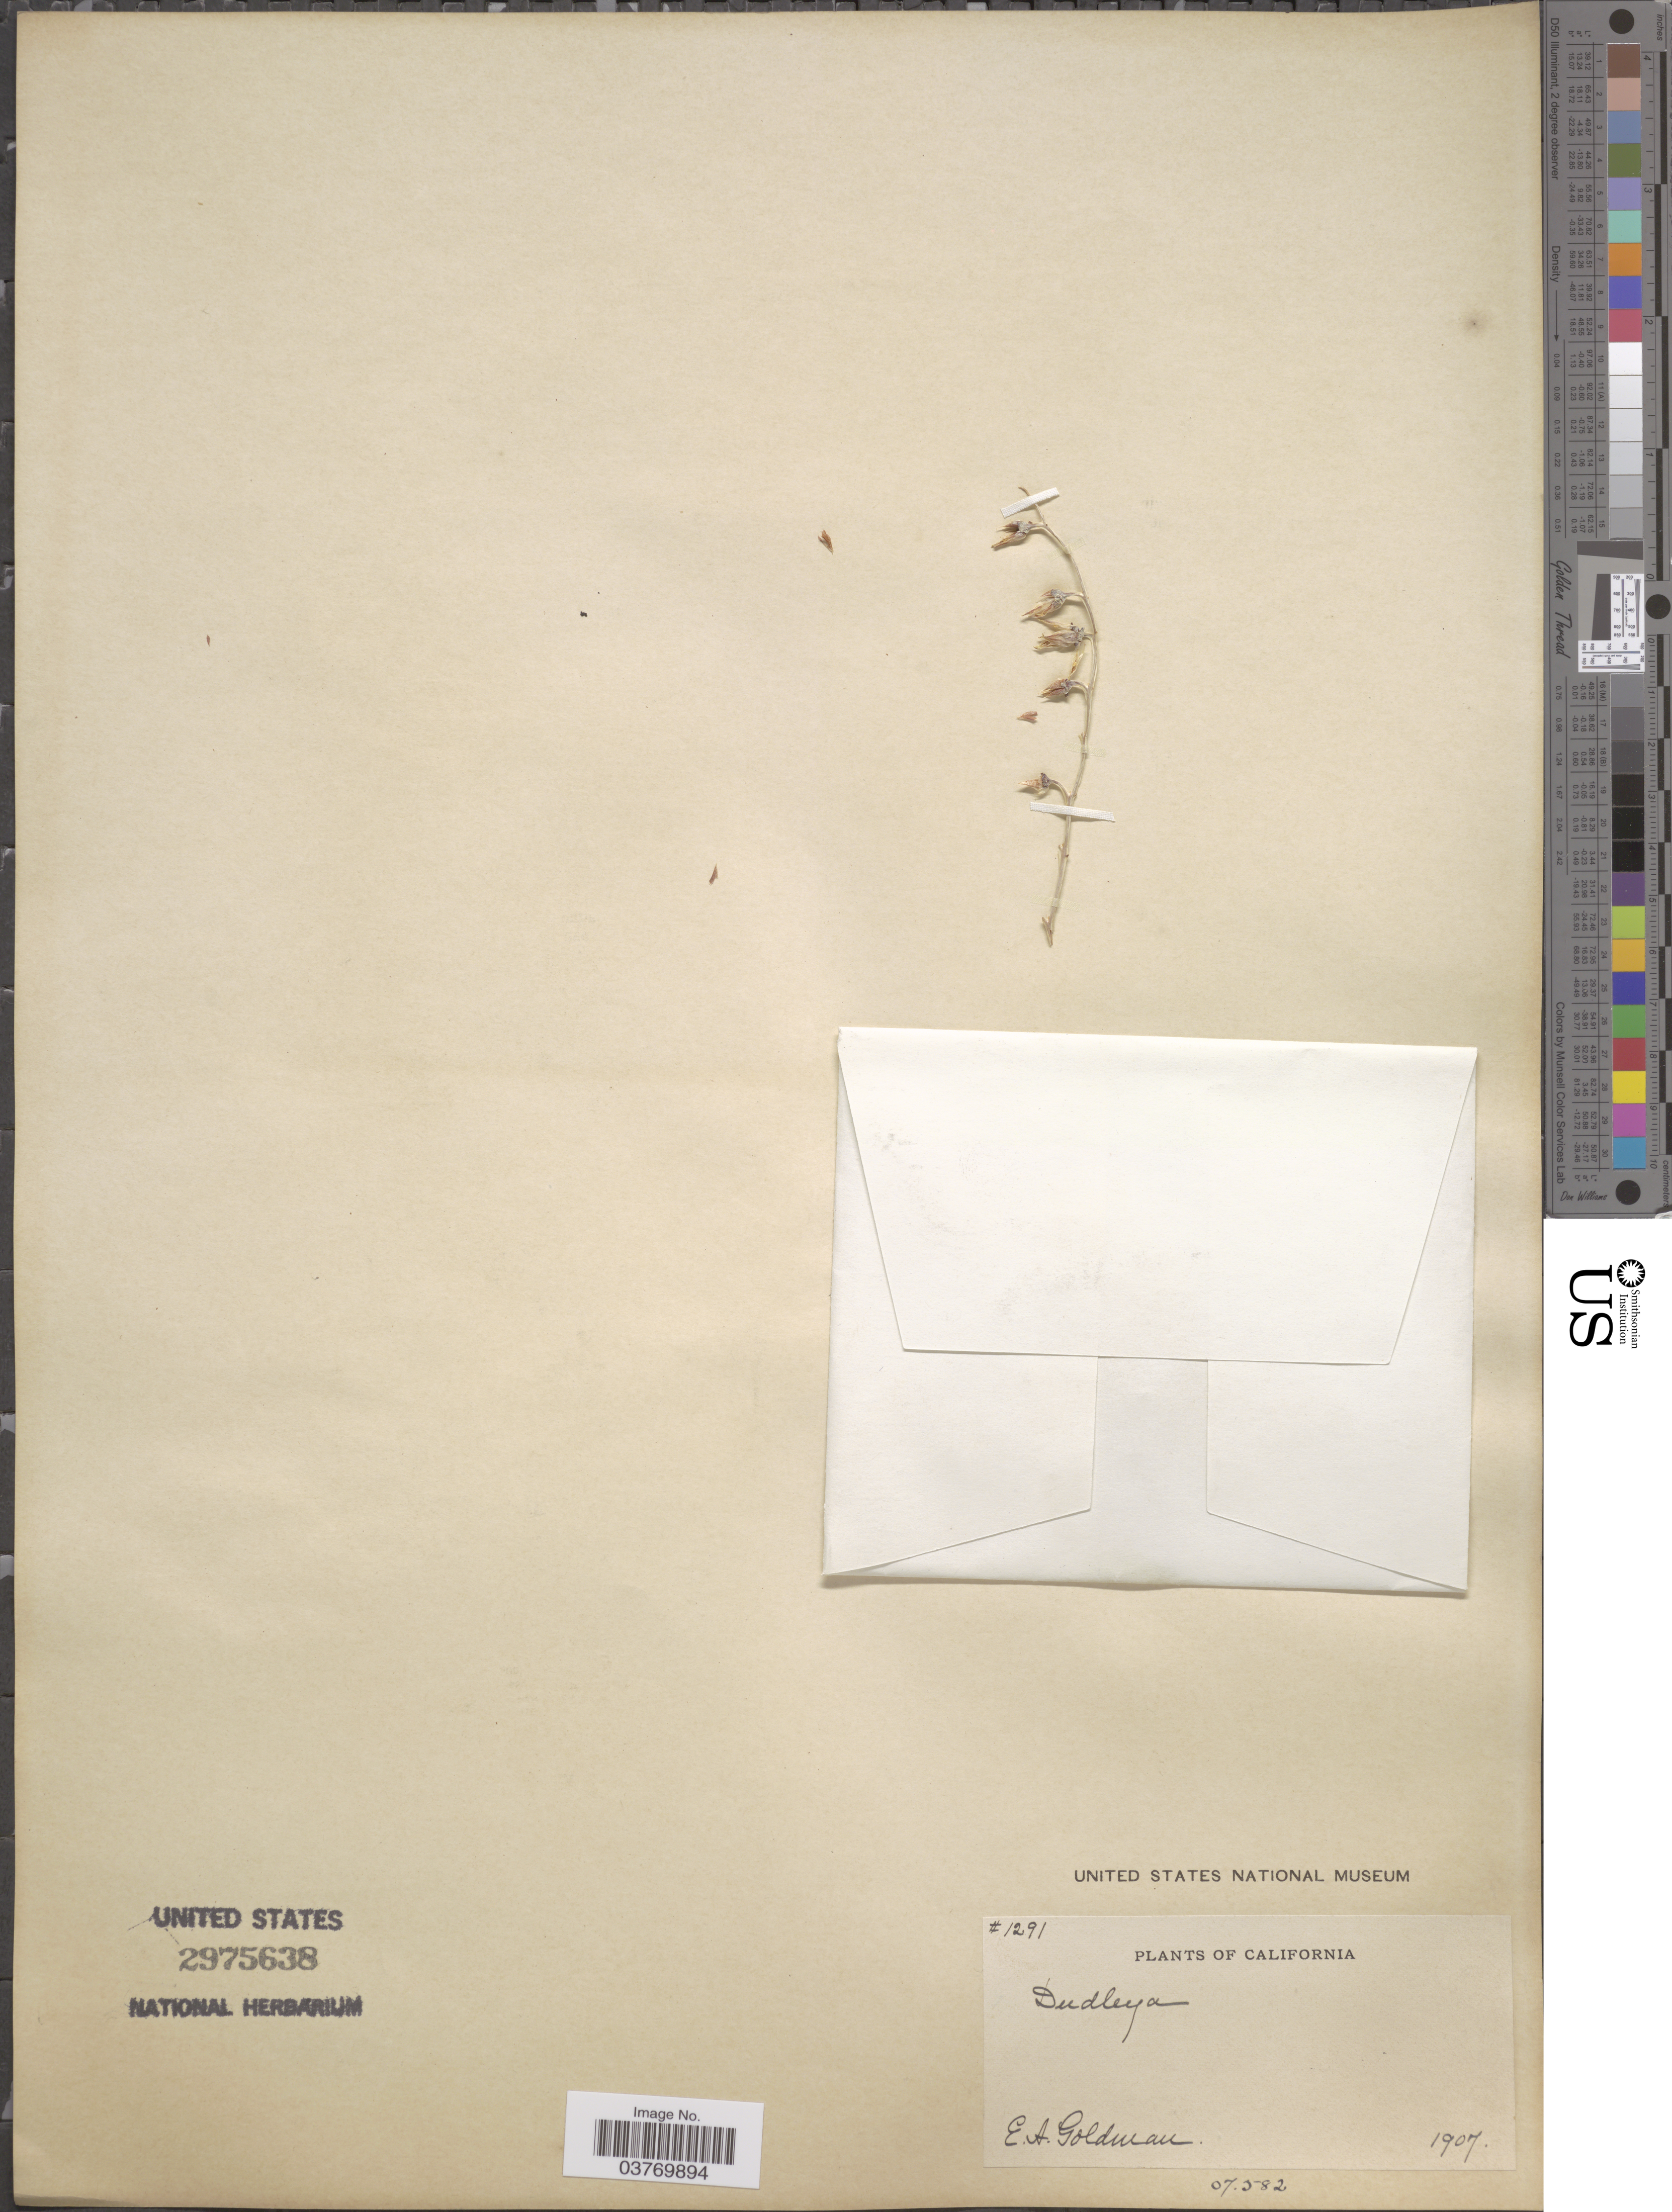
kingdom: Plantae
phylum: Tracheophyta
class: Magnoliopsida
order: Saxifragales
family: Crassulaceae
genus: Dudleya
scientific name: Dudleya sp.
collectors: E. A. Goldman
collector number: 1291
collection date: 1907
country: United States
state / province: California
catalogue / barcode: US 2975638